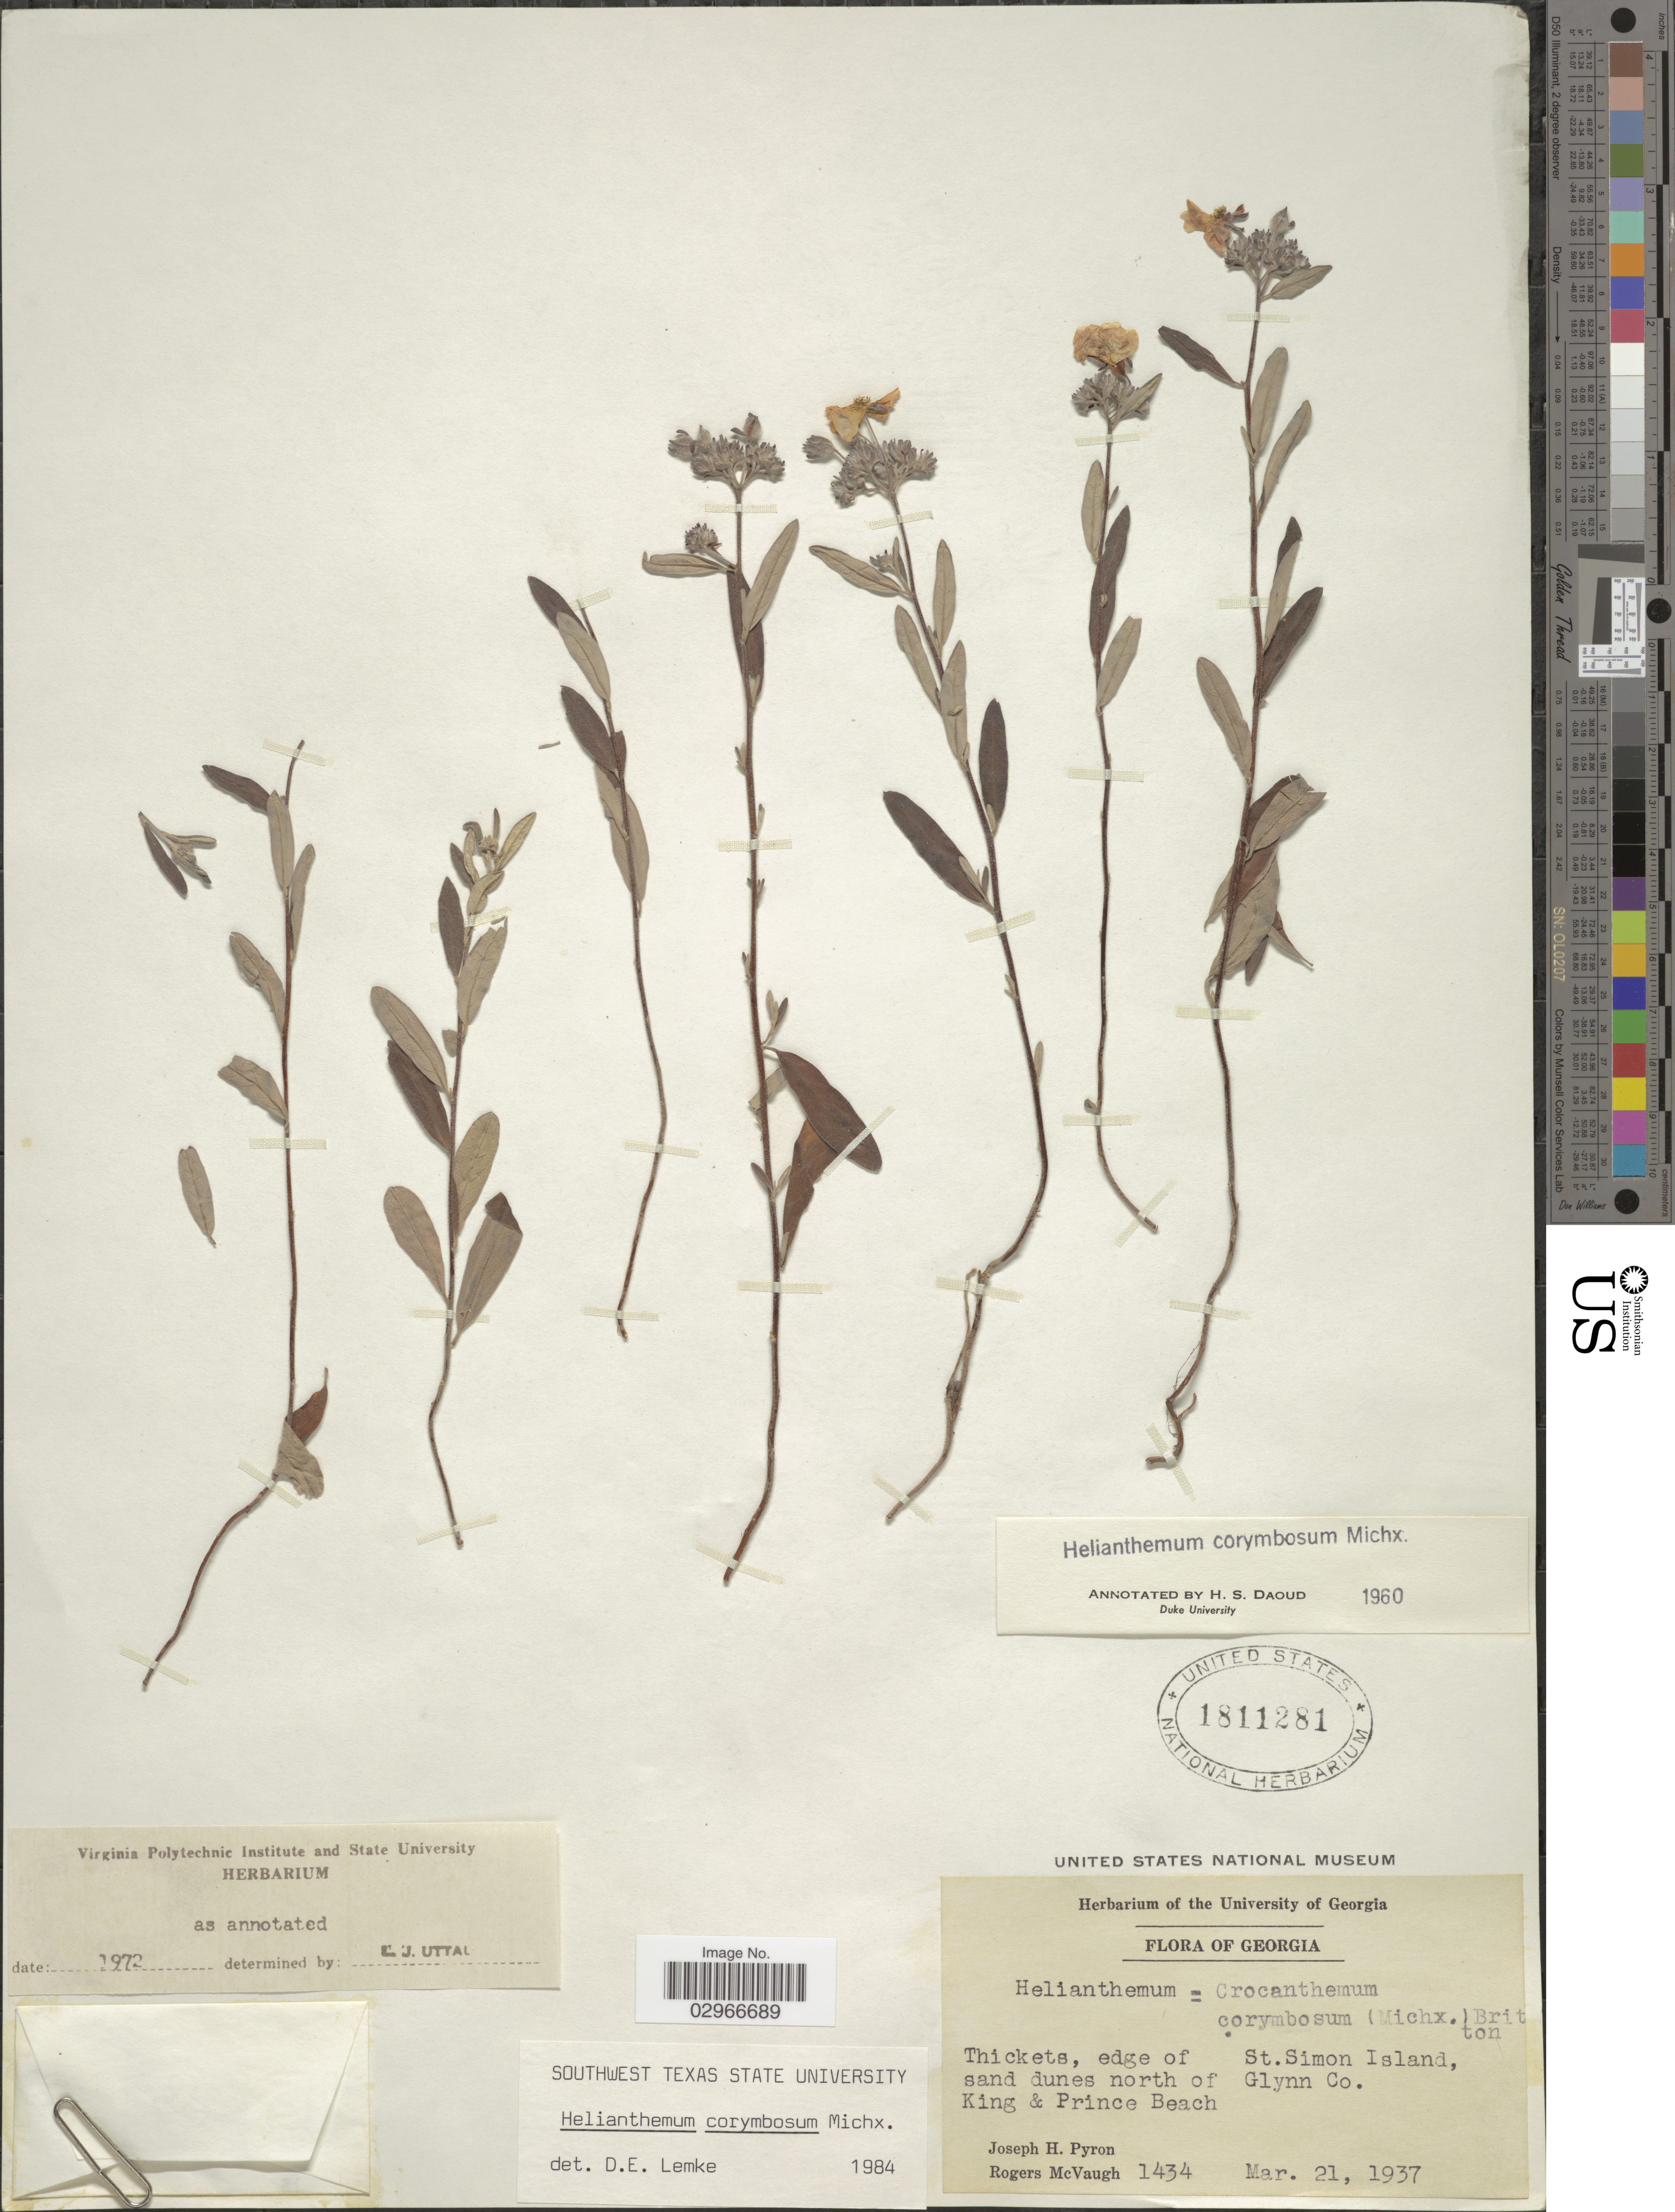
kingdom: Plantae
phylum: Tracheophyta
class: Magnoliopsida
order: Malvales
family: Cistaceae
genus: Helianthemum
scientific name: Helianthemum corymbosum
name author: Michx.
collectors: J. H. Pyron & R. McVaugh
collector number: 1434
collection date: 1937-03-21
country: United States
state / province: Georgia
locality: Thickets, edge of St. Simon Island, sand dunes north of Glynn Co., King & Prince Beach.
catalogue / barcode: US 1811281